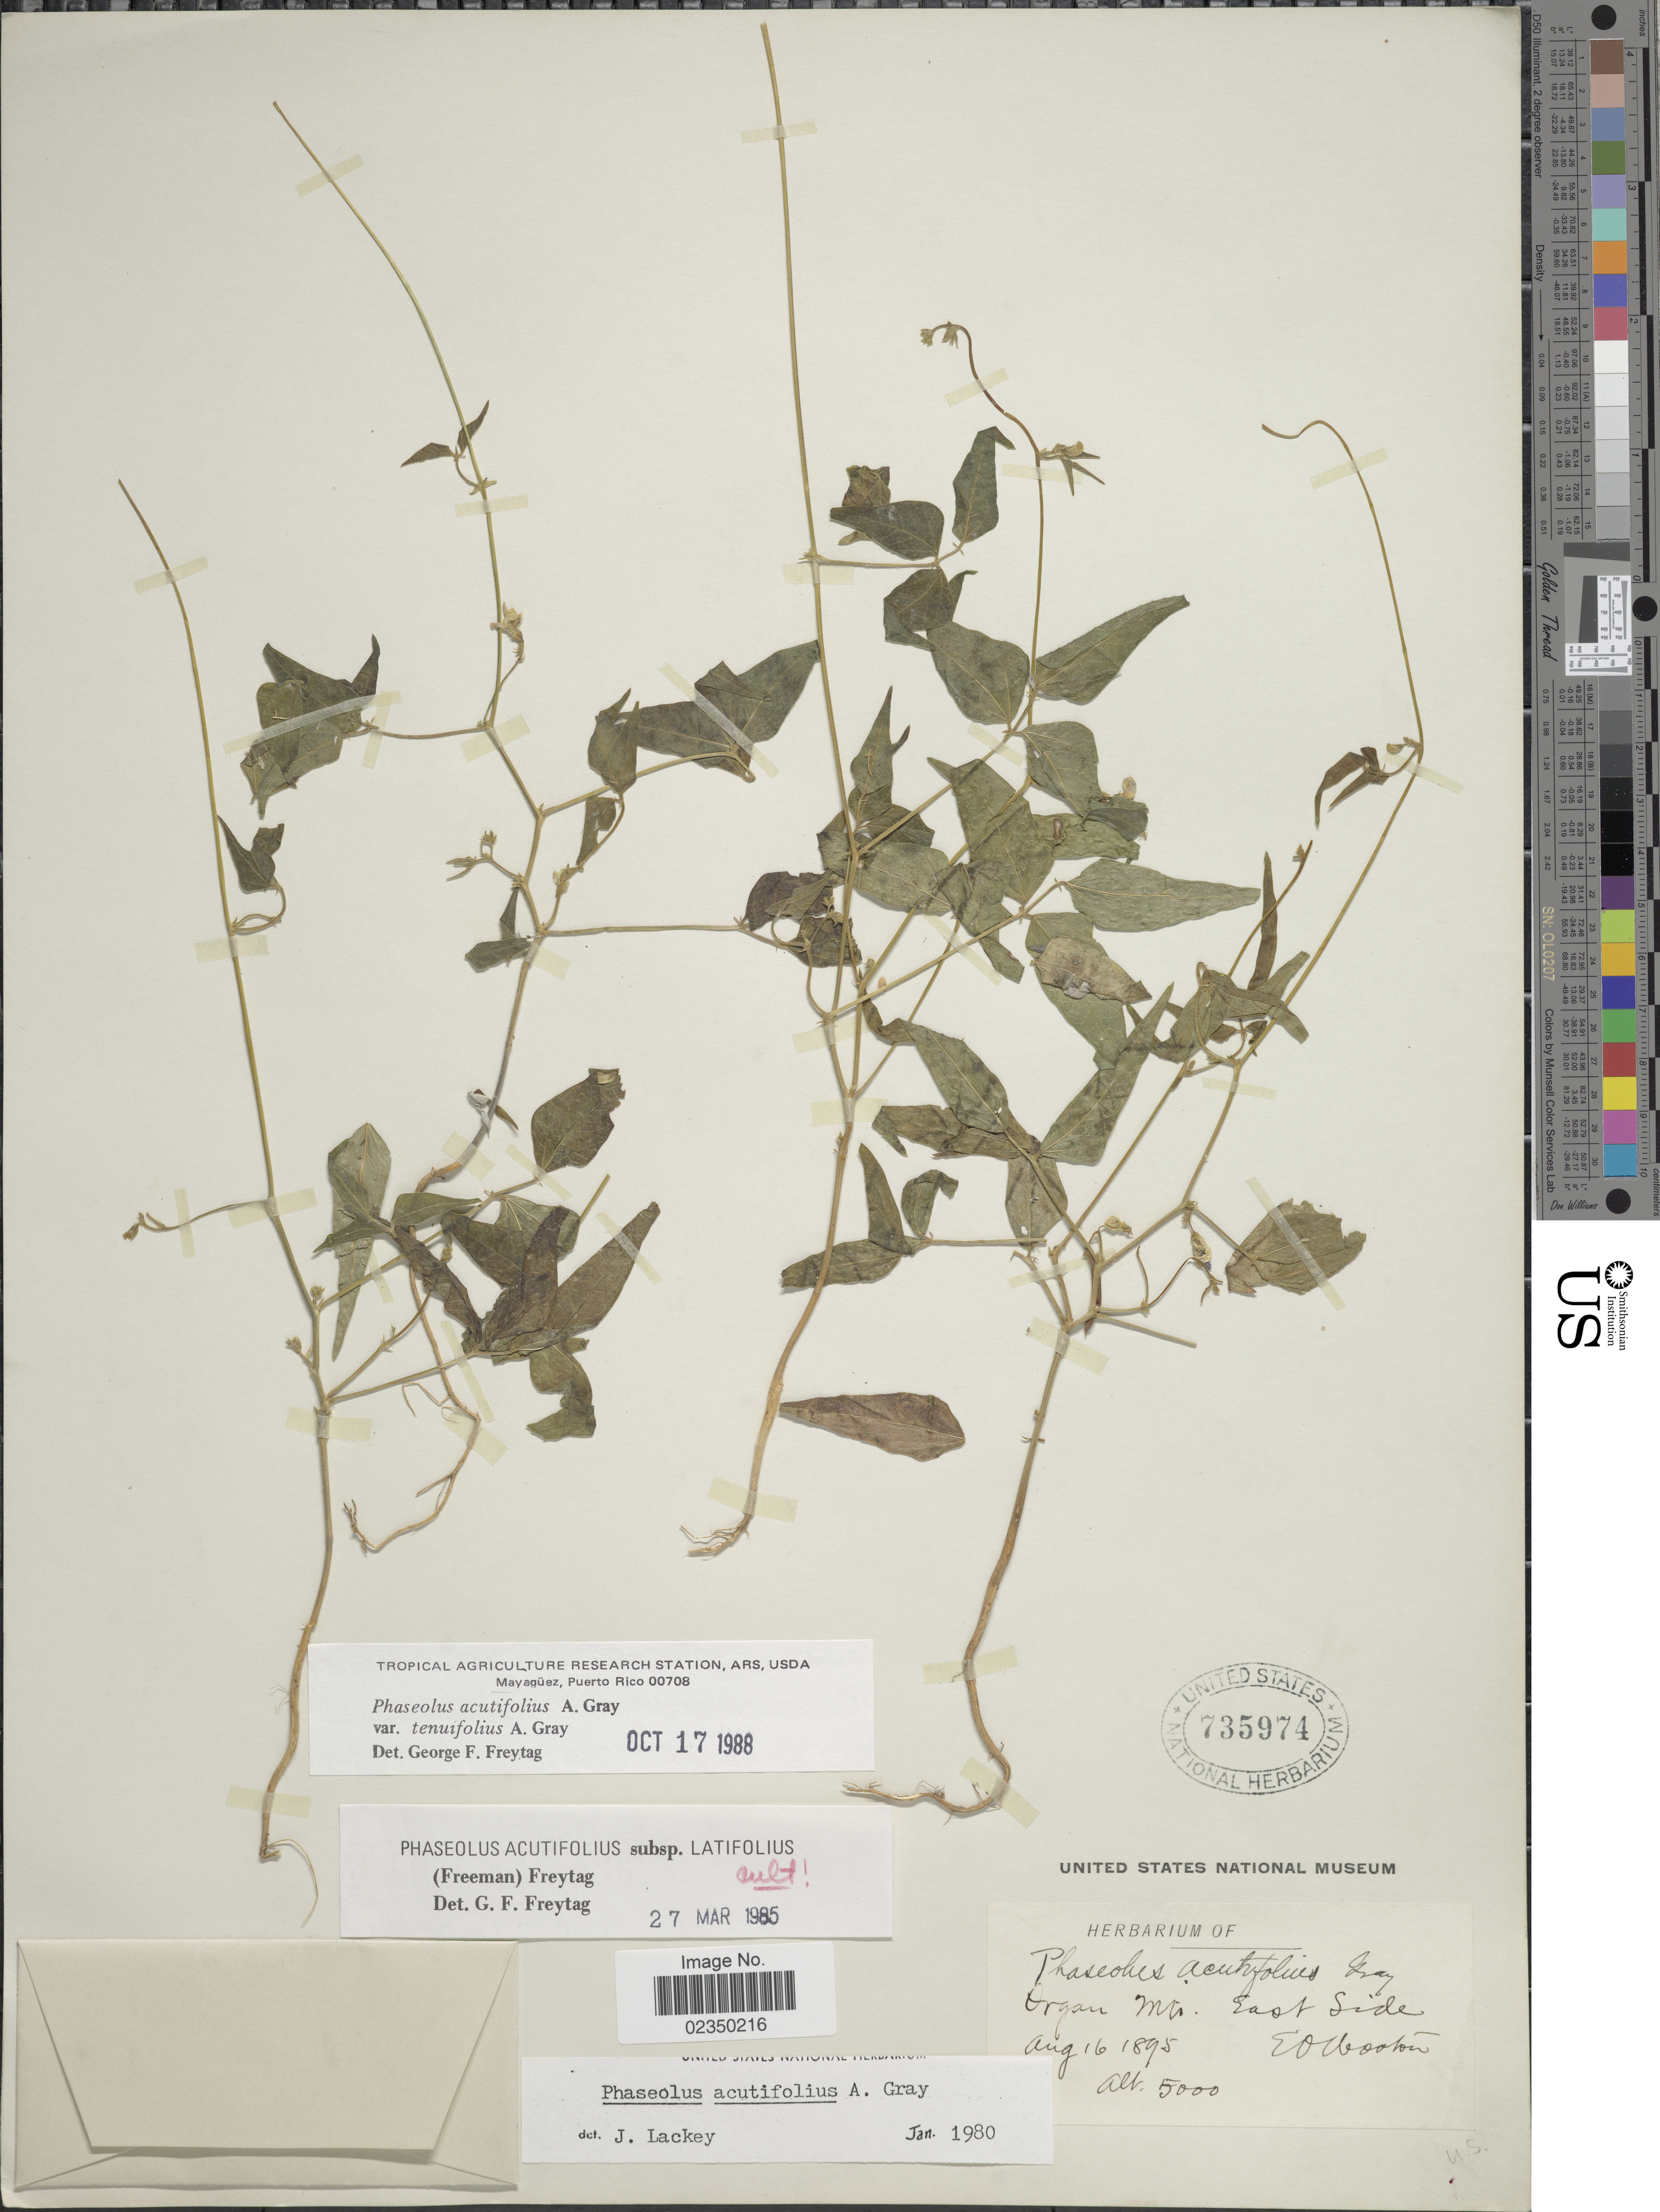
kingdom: Plantae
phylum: Tracheophyta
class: Magnoliopsida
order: Fabales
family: Fabaceae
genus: Phaseolus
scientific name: Phaseolus acutifolius var. tenuifolius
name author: A. Gray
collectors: E. O. Wooton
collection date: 1895-08-16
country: United States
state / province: New Mexico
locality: Organ Mts, east side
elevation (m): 1524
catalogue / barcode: US 735974